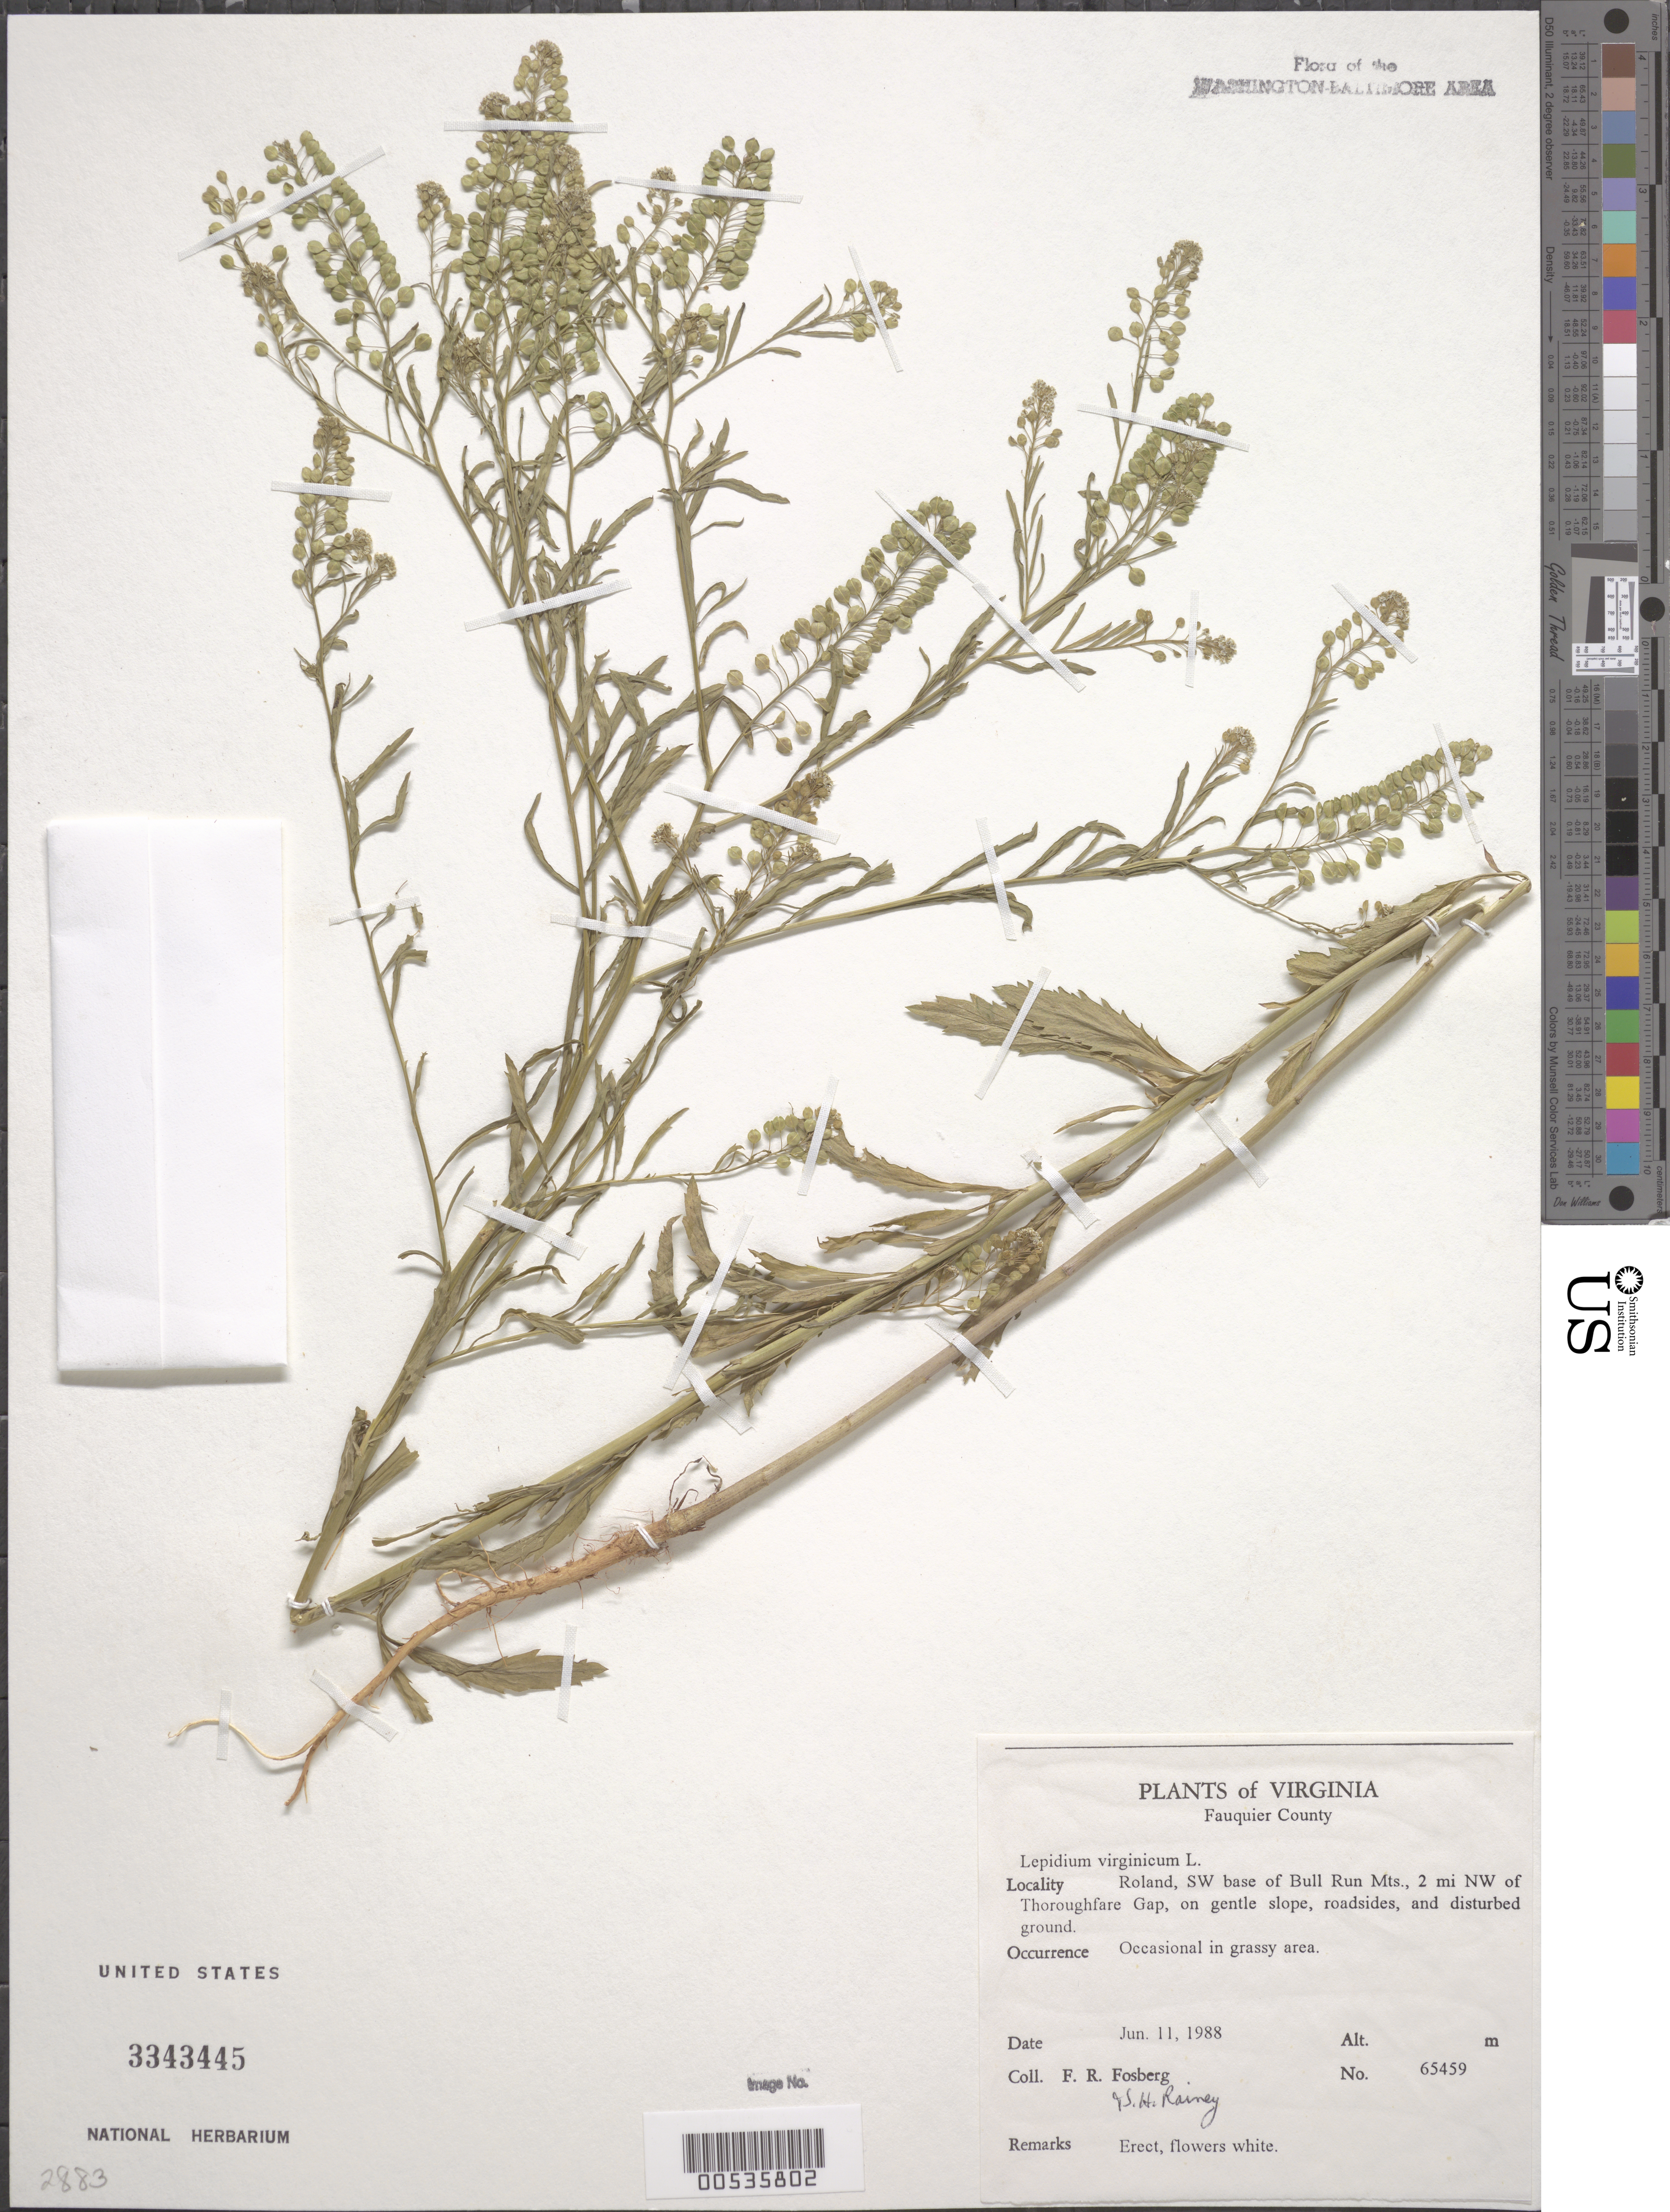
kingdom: Plantae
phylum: Tracheophyta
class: Magnoliopsida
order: Brassicales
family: Brassicaceae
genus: Lepidium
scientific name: Lepidium virginicum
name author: L.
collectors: F. R. Fosberg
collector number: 65459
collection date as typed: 11 Jun 1988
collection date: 1988-06-11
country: United States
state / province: Virginia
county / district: Fauquier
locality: Roland, SW base of Bull Run Mts. NW of Thorofare Gap Bull Run Mts.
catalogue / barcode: US 3343445